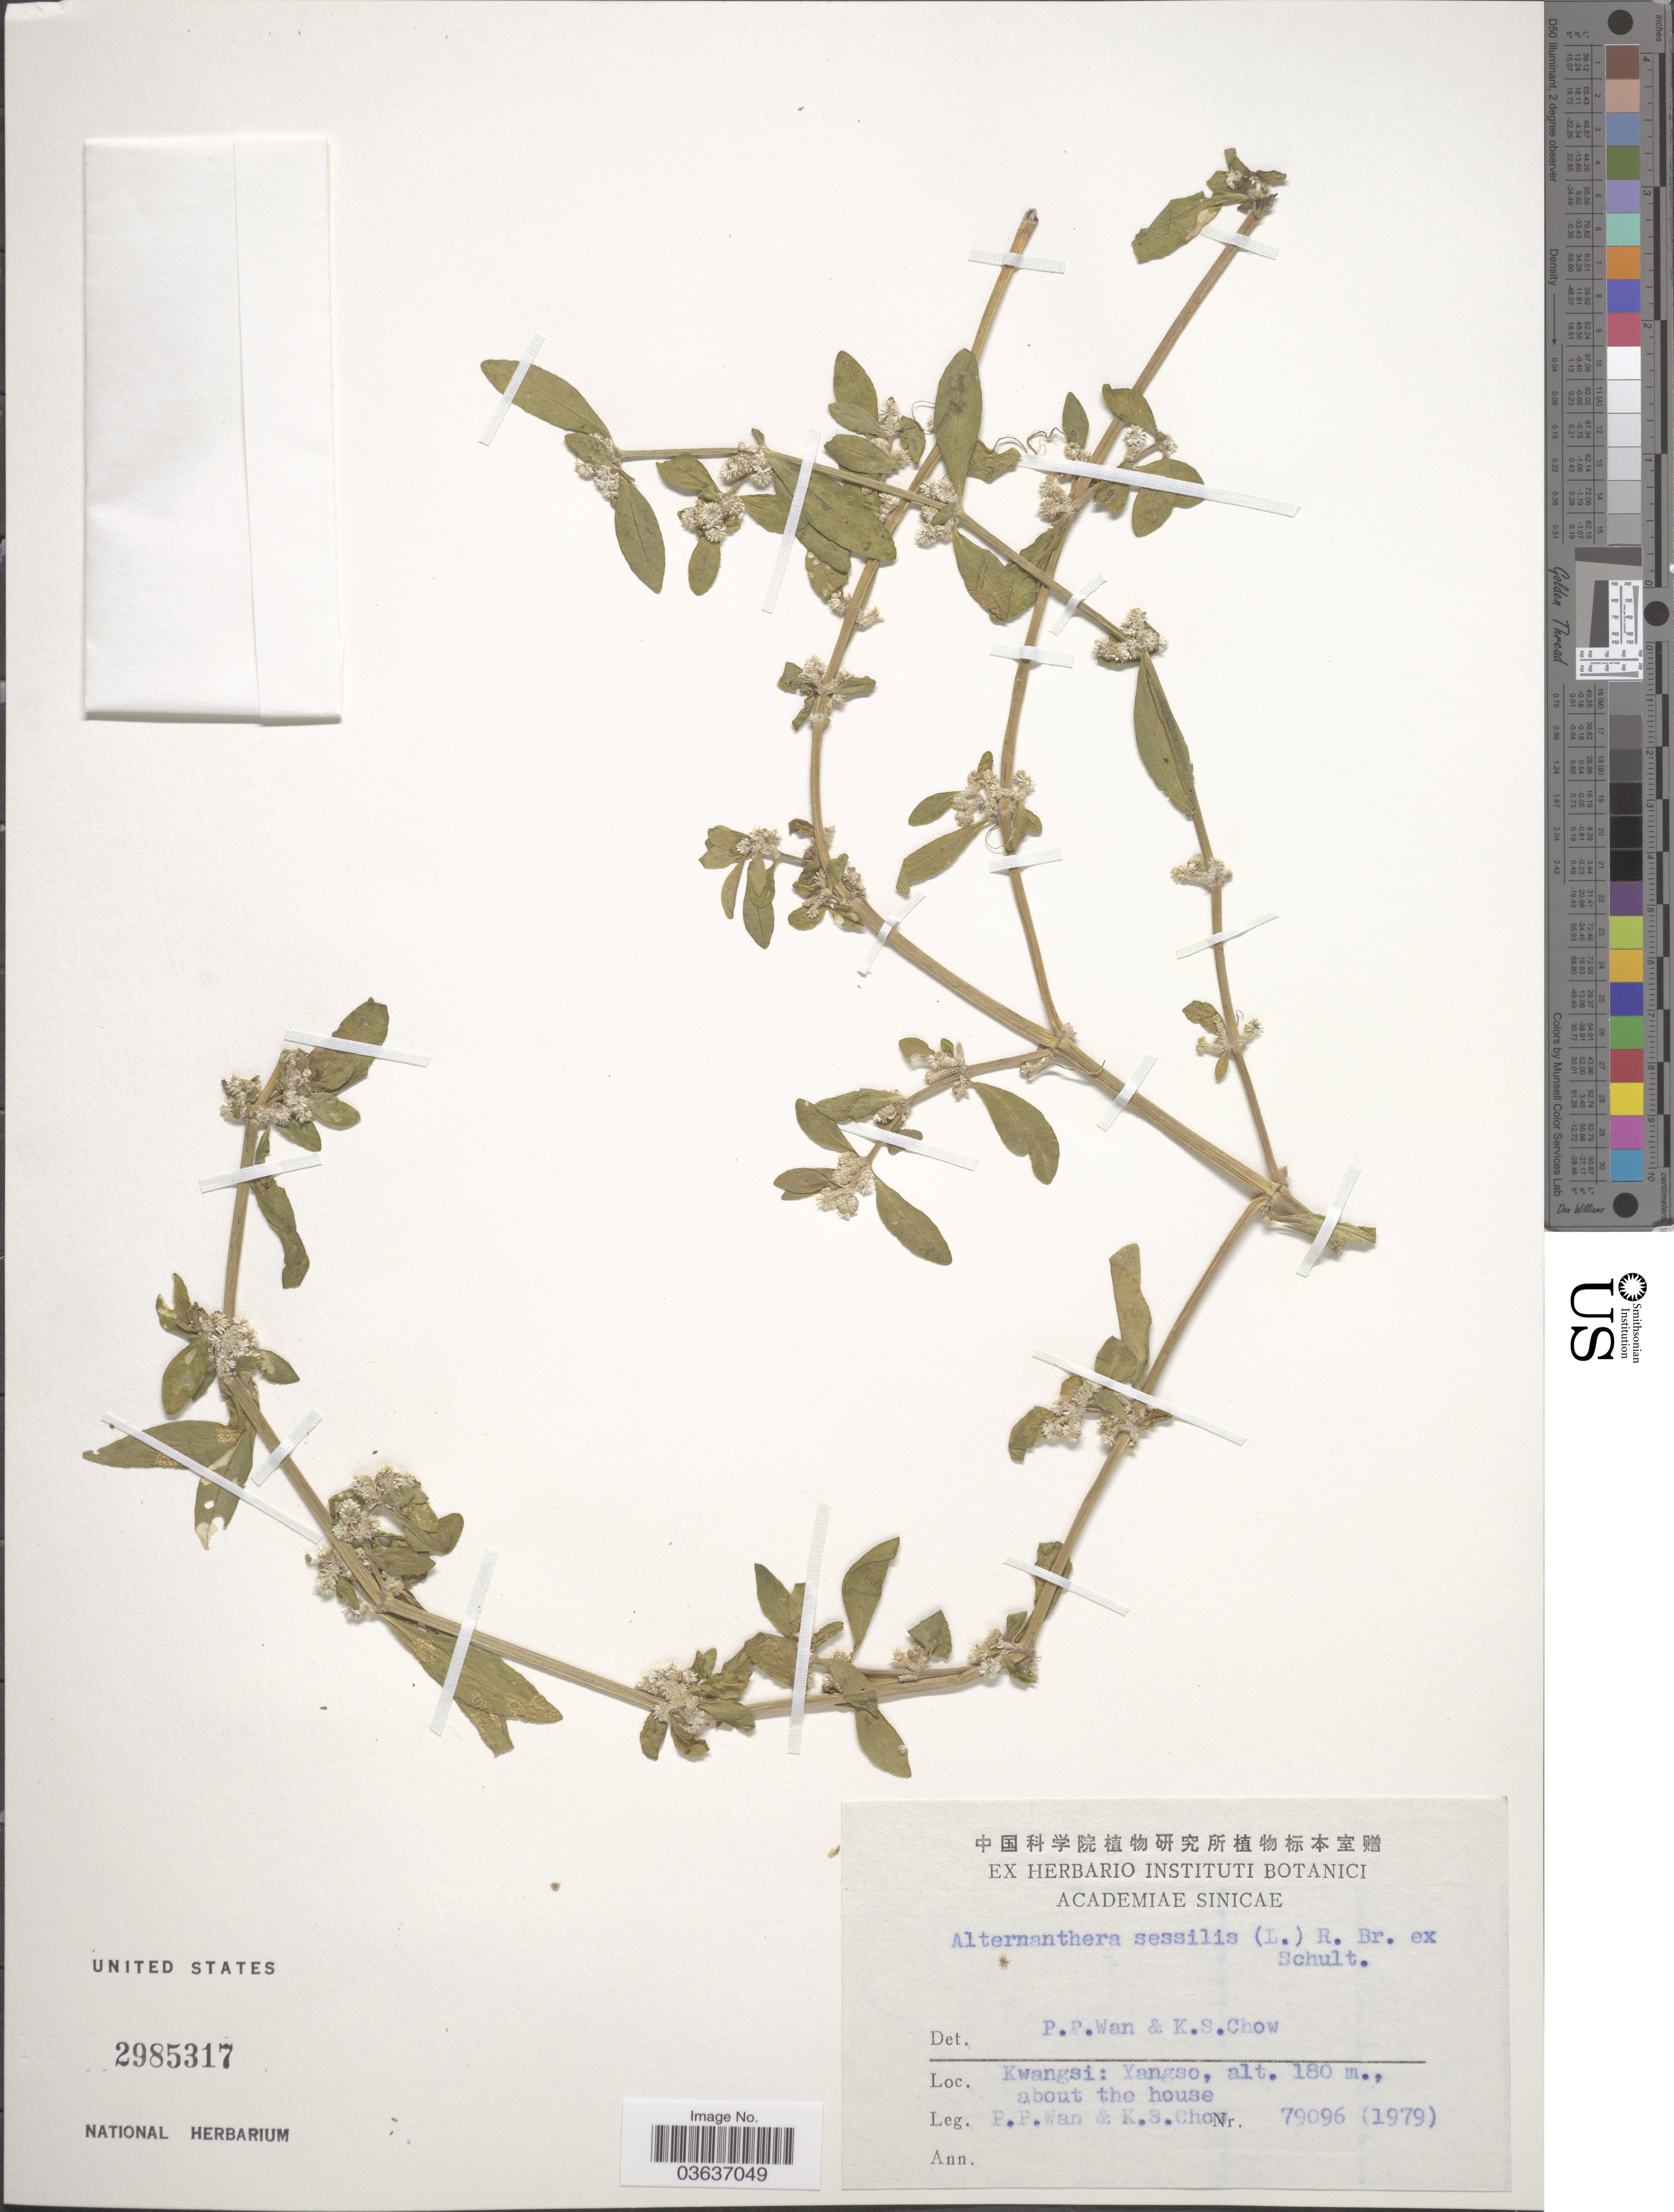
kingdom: Plantae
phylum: Tracheophyta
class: Magnoliopsida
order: Caryophyllales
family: Amaranthaceae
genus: Alternanthera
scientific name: Alternanthera sessilis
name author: (L.) DC.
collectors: P. Wan & K. S. Chow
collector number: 79096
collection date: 1979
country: China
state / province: Guangxi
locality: Kwangsi: Yangso, about the house.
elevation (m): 180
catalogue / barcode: US 2985317